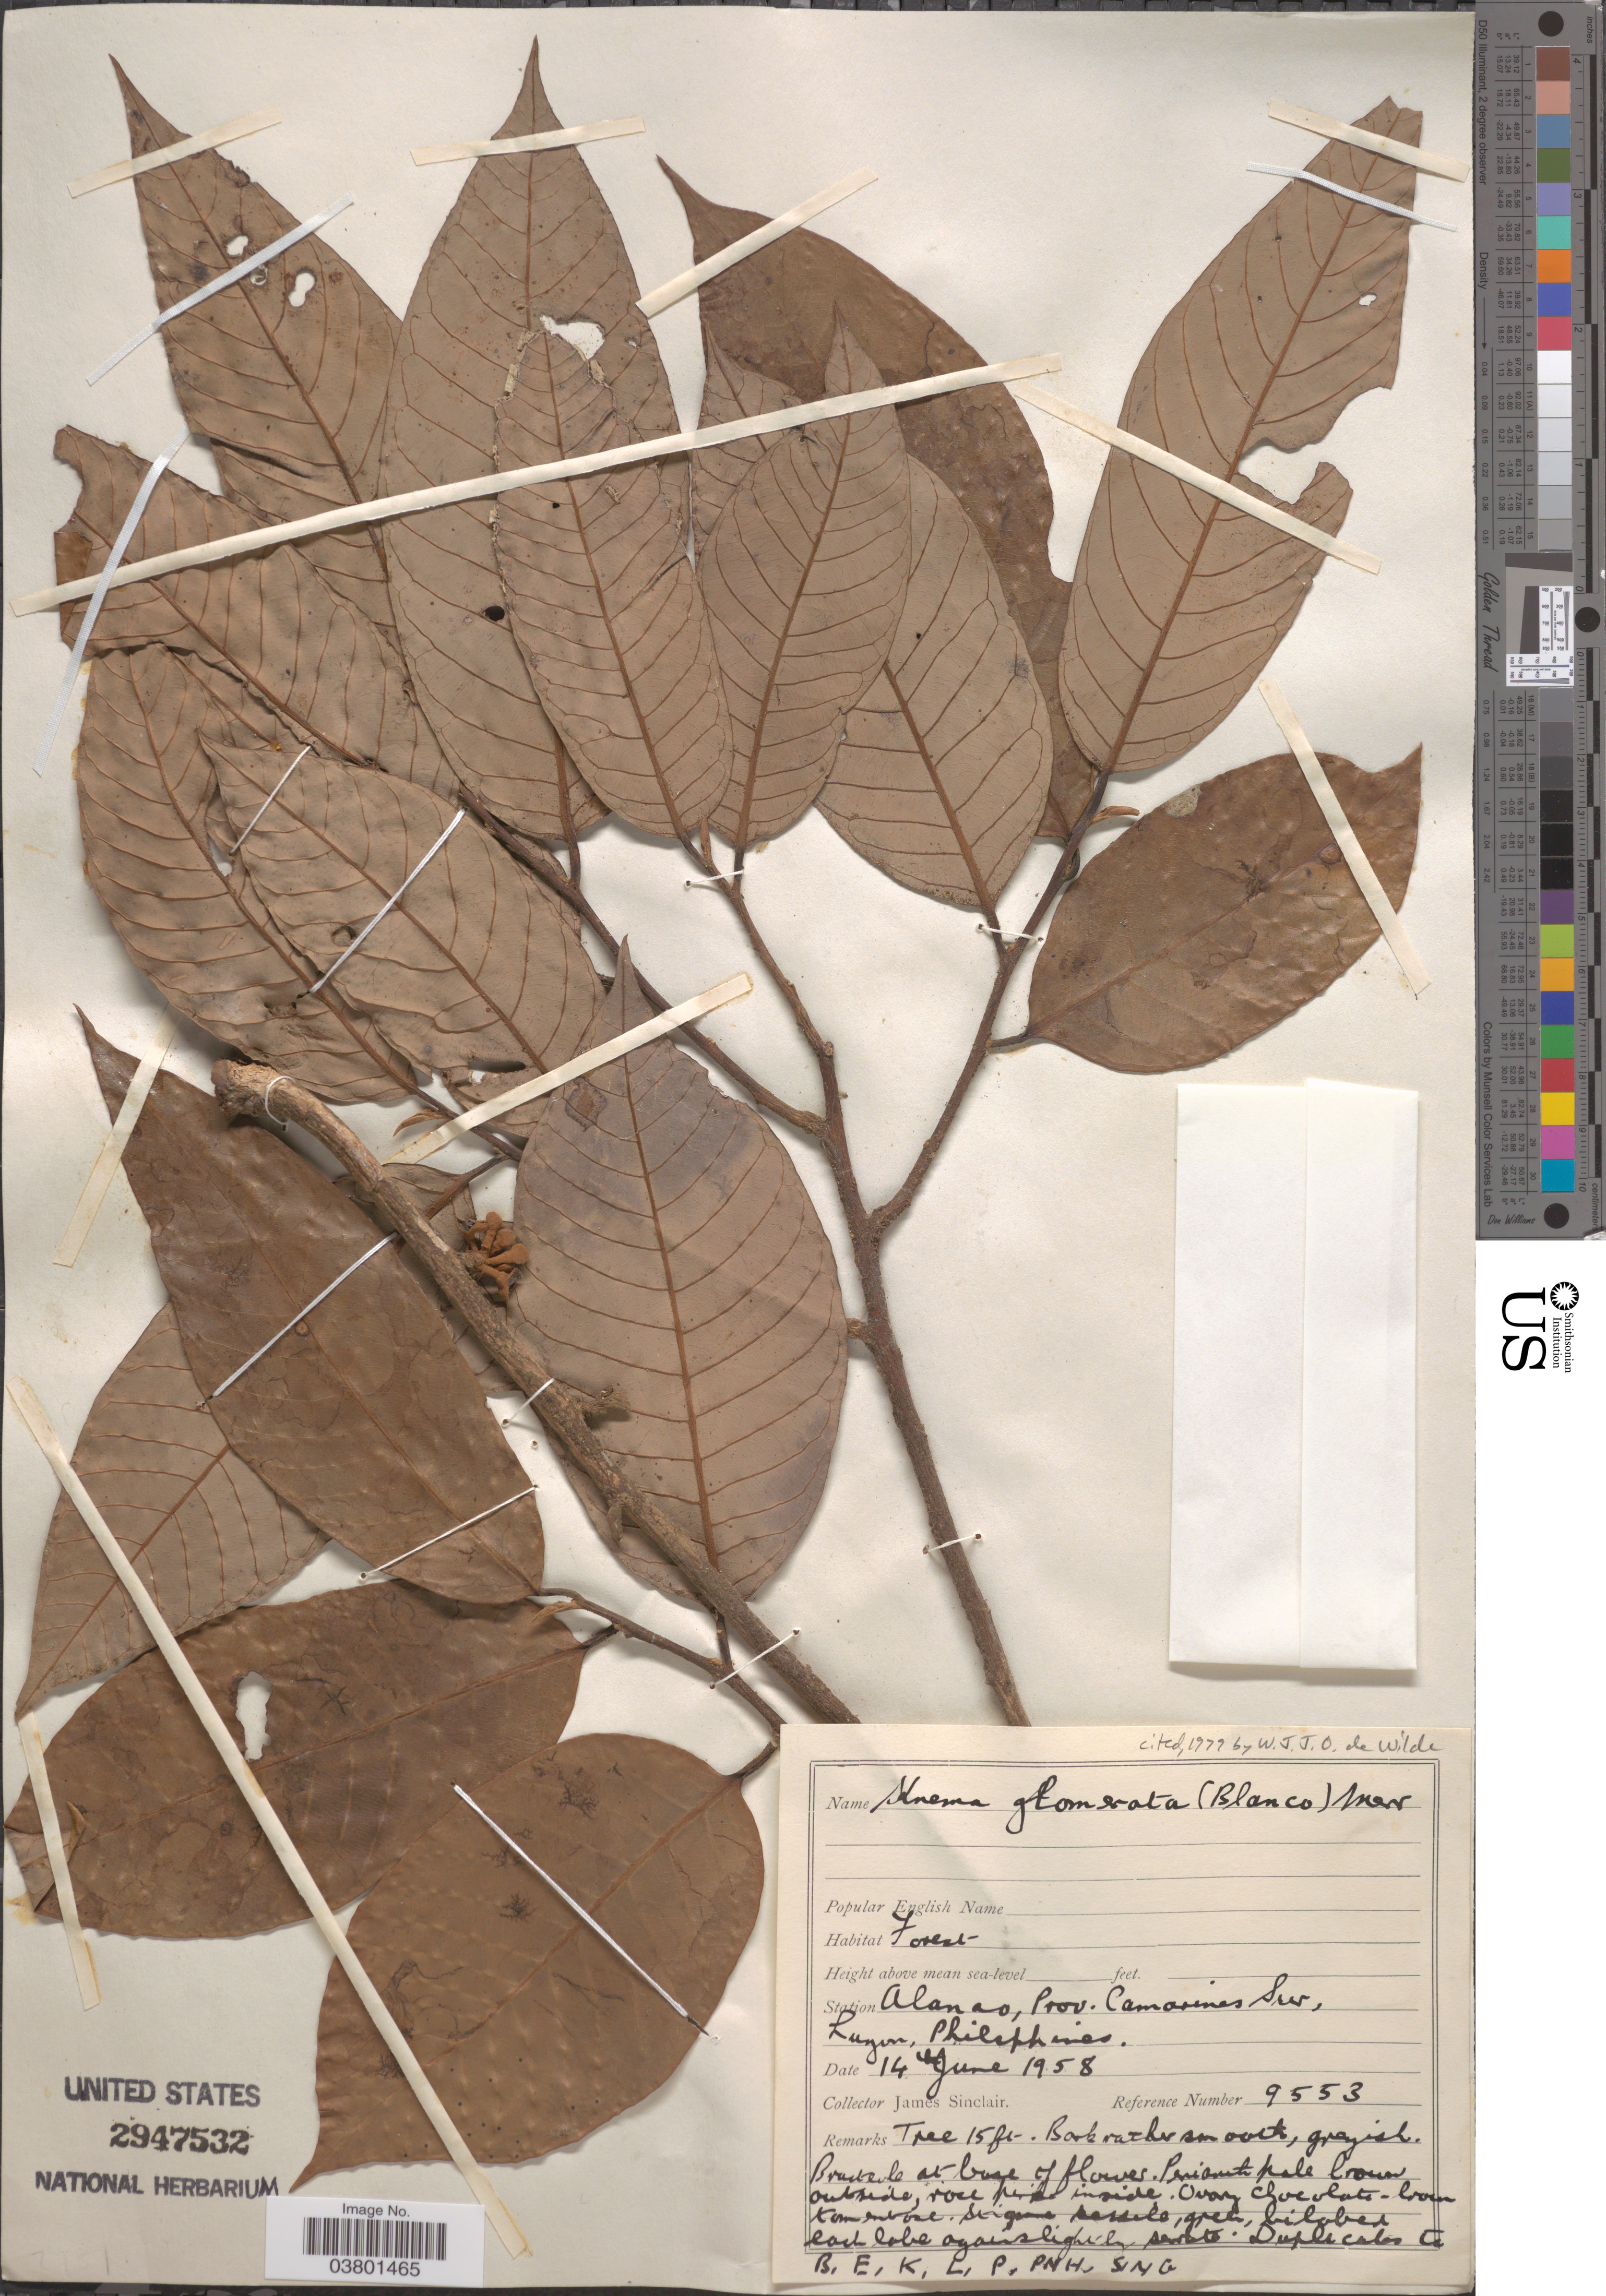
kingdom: Plantae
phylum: Tracheophyta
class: Magnoliopsida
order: Magnoliales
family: Myristicaceae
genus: Knema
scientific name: Knema glomerata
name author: (Blanco) Merr.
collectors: J. Sinclair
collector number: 9553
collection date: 1958-06-14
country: Philippines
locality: Station Alanao , Prov. Camarines Sur, Luzon.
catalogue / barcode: US 2947532